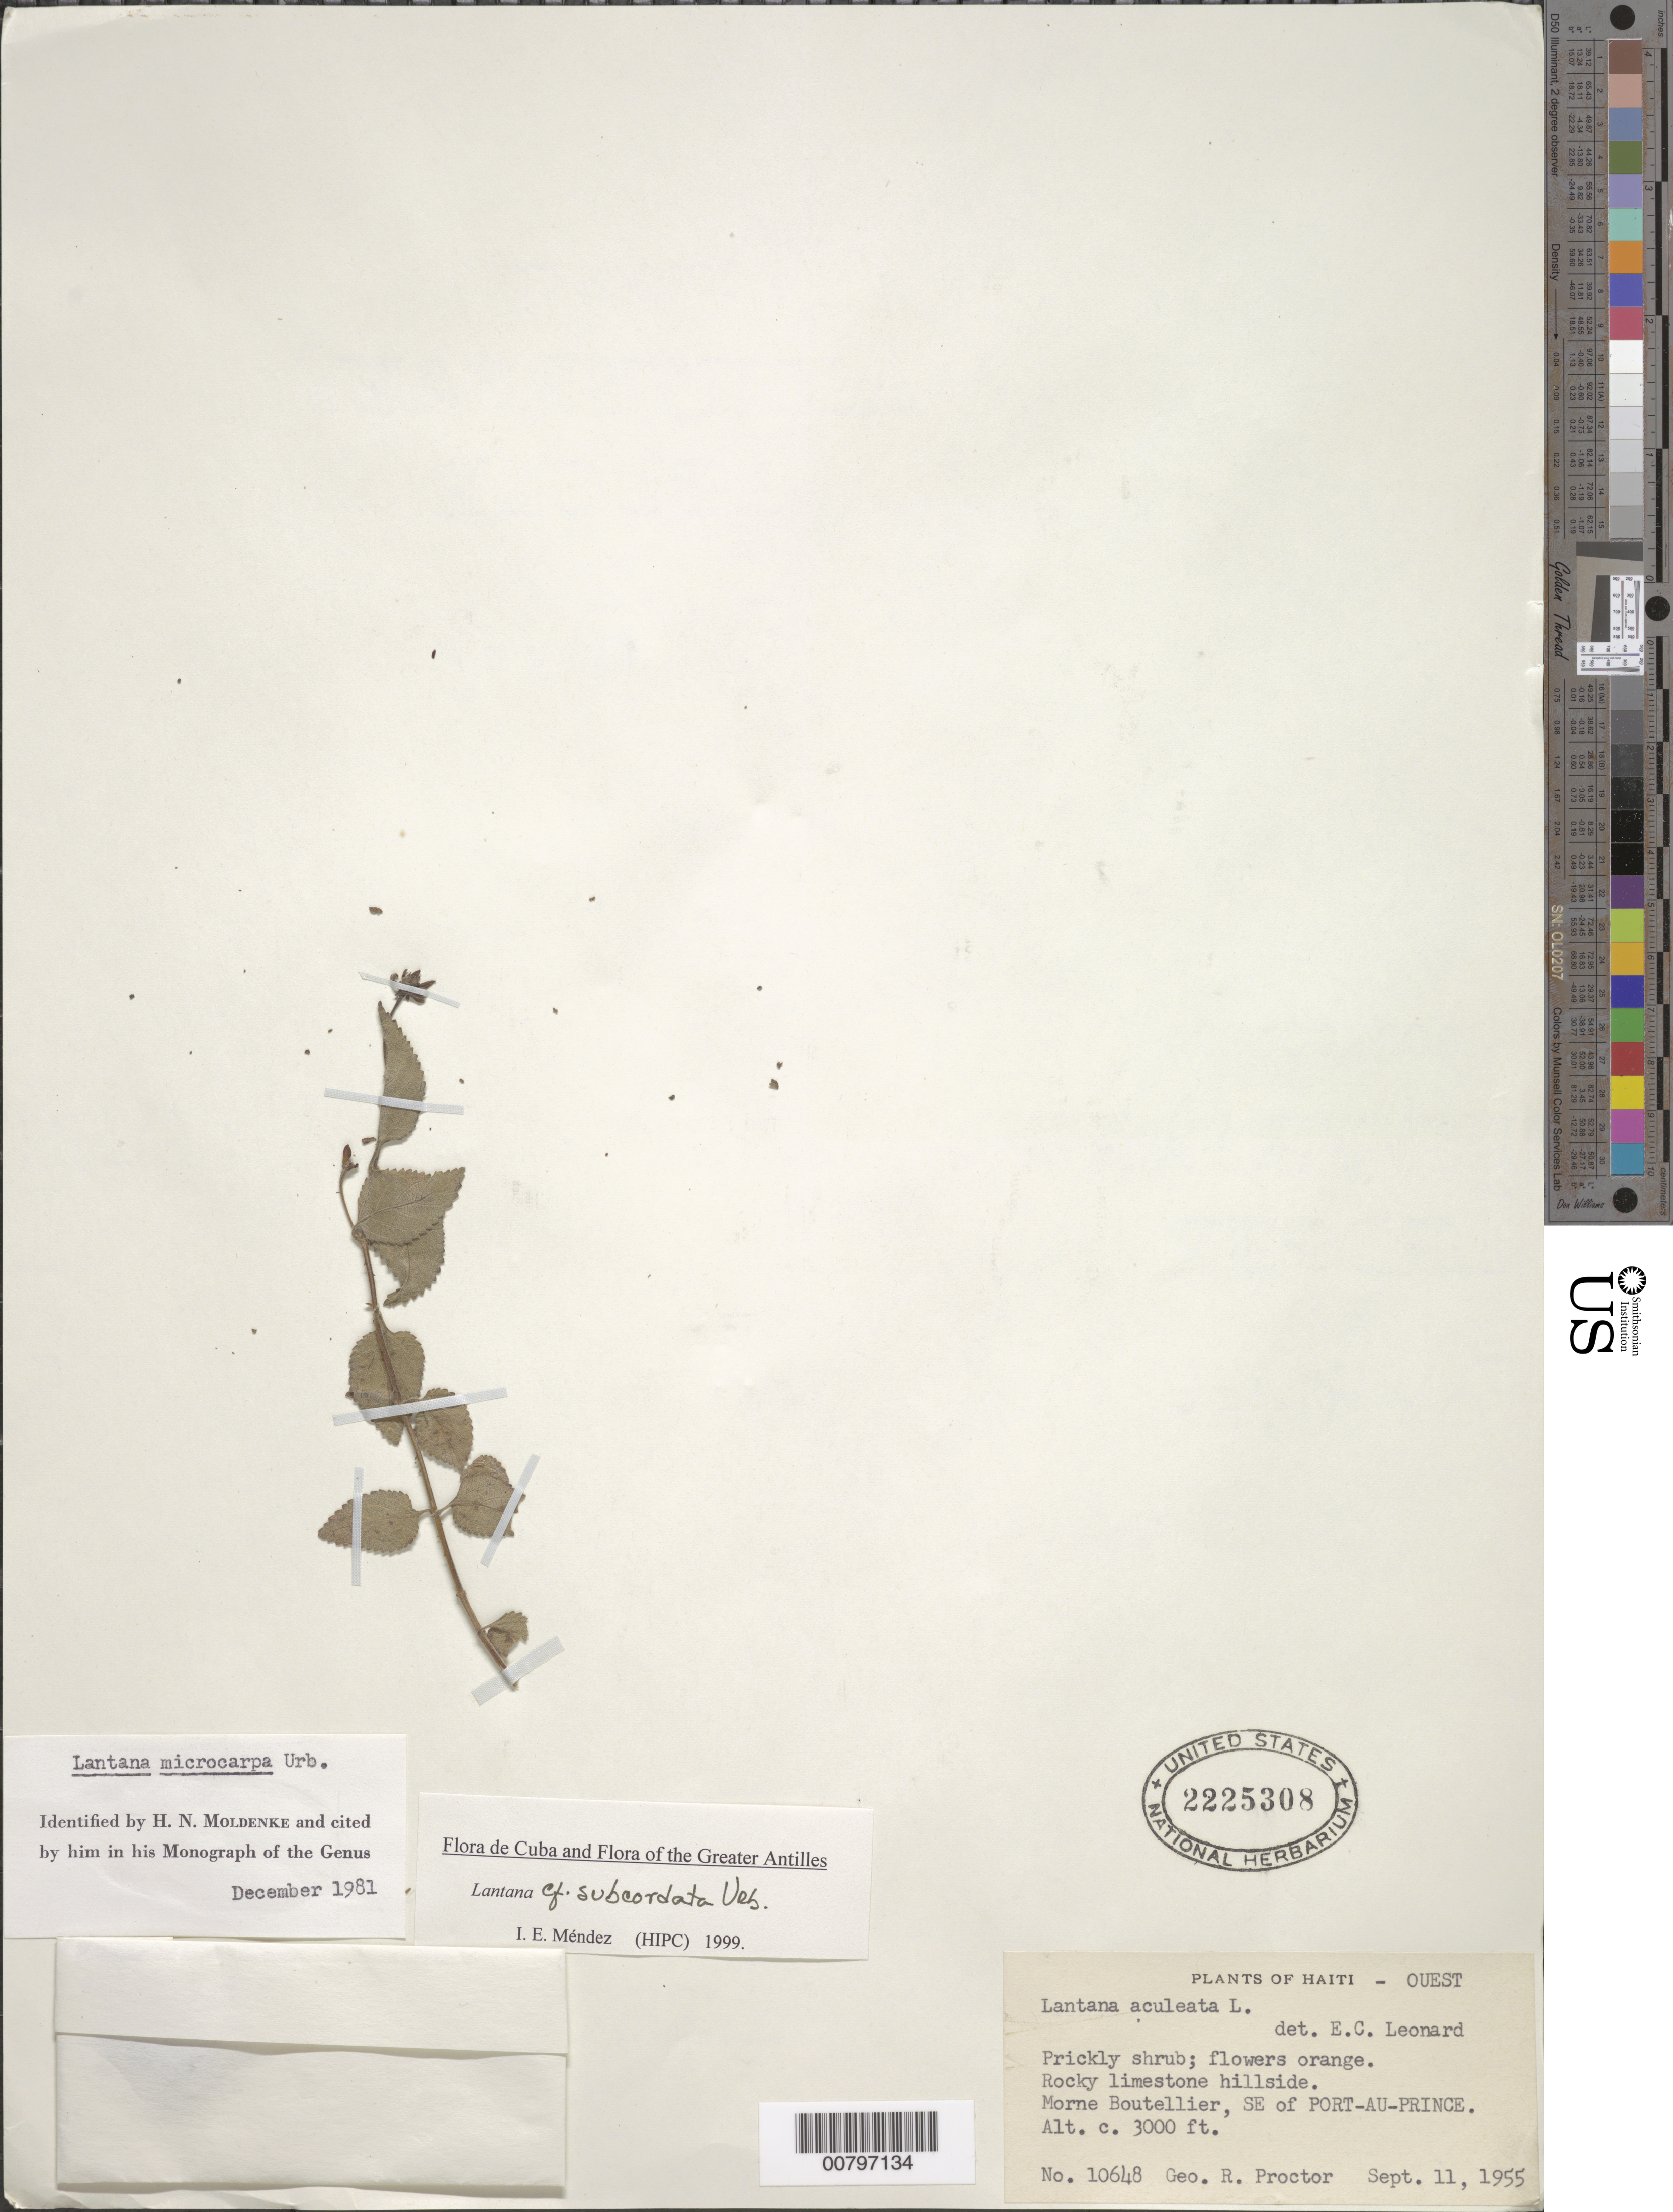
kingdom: Plantae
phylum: Tracheophyta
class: Magnoliopsida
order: Lamiales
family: Verbenaceae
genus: Lantana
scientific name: Lantana subcordata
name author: Urb.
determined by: Méndez, Isidro E., (HIPC)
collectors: G. R. Proctor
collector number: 10648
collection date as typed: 11 Sep 1955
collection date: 1955-09-11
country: Haiti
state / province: Ouest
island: Hispaniola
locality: Morne Boutellier, SE of Port-au-Prince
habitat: Rocky limestone hillside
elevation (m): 914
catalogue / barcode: US 2225308